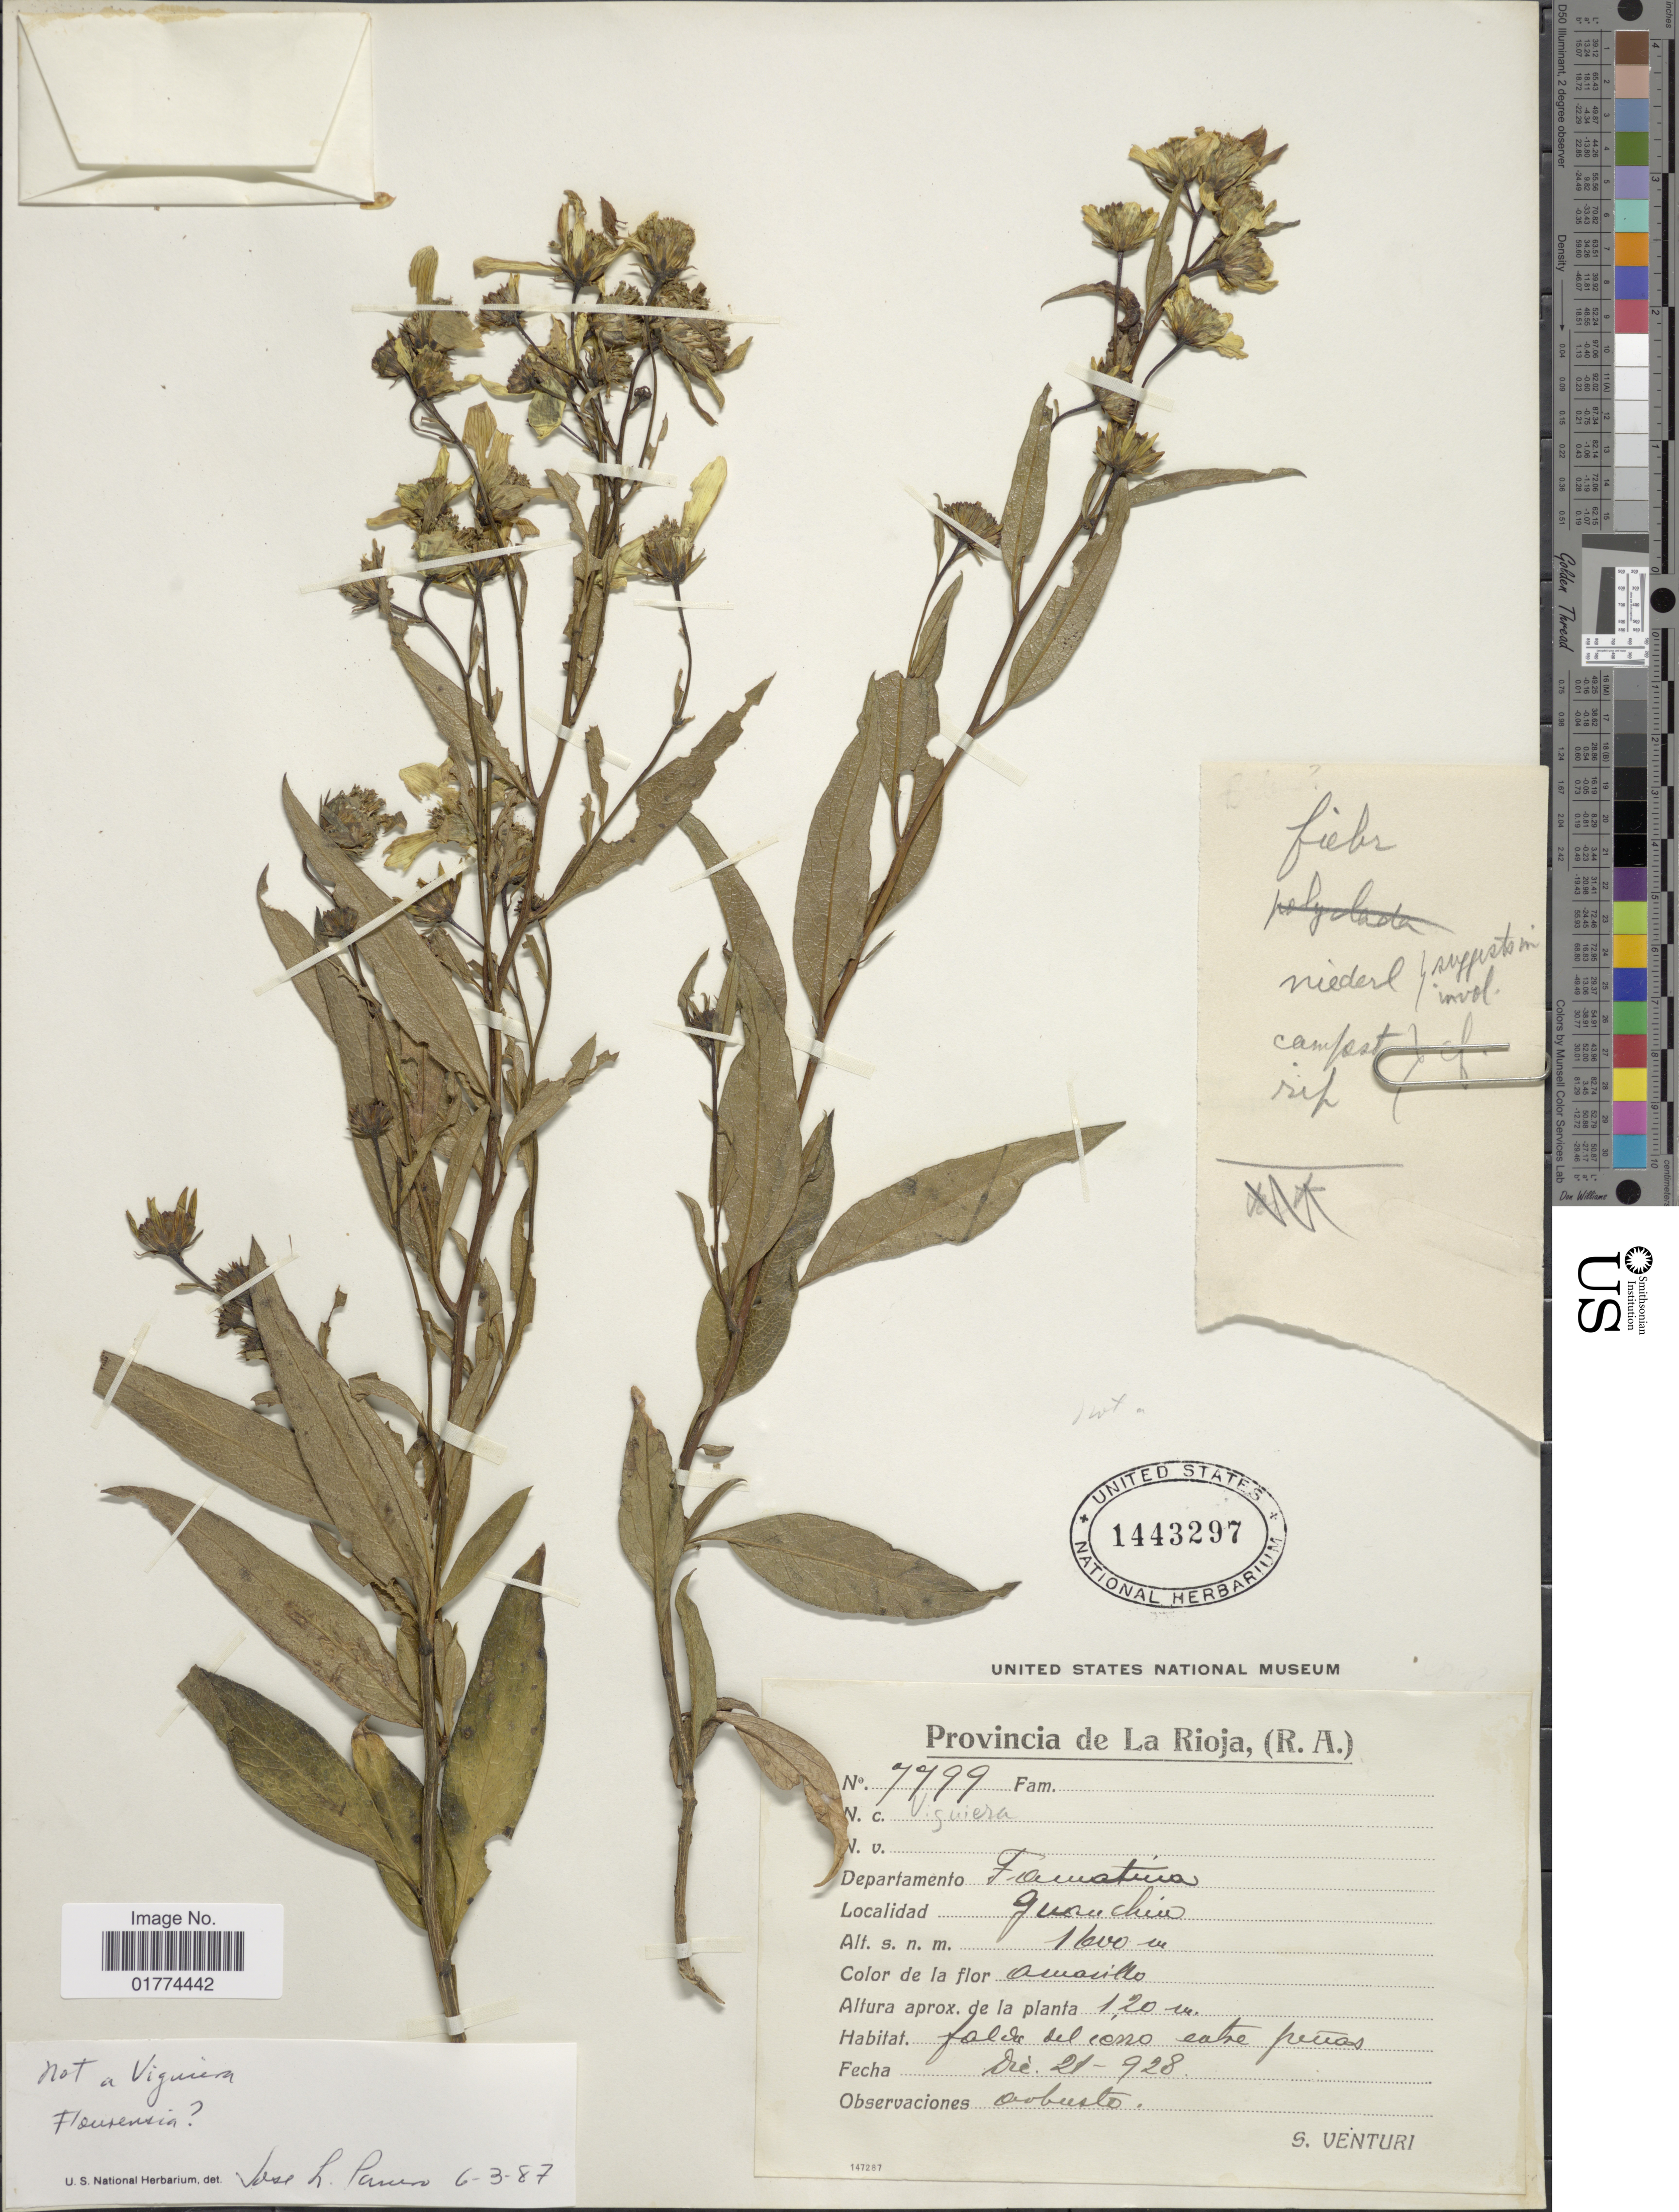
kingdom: Plantae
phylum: Tracheophyta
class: Magnoliopsida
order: Asterales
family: Asteraceae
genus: Flourensia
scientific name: Flourensia sp.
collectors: S. Venturi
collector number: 7799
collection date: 1928-12-21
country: Argentina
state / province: La Rioja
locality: Departamento Famatina. Guanchin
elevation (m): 1600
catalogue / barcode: US 1443297